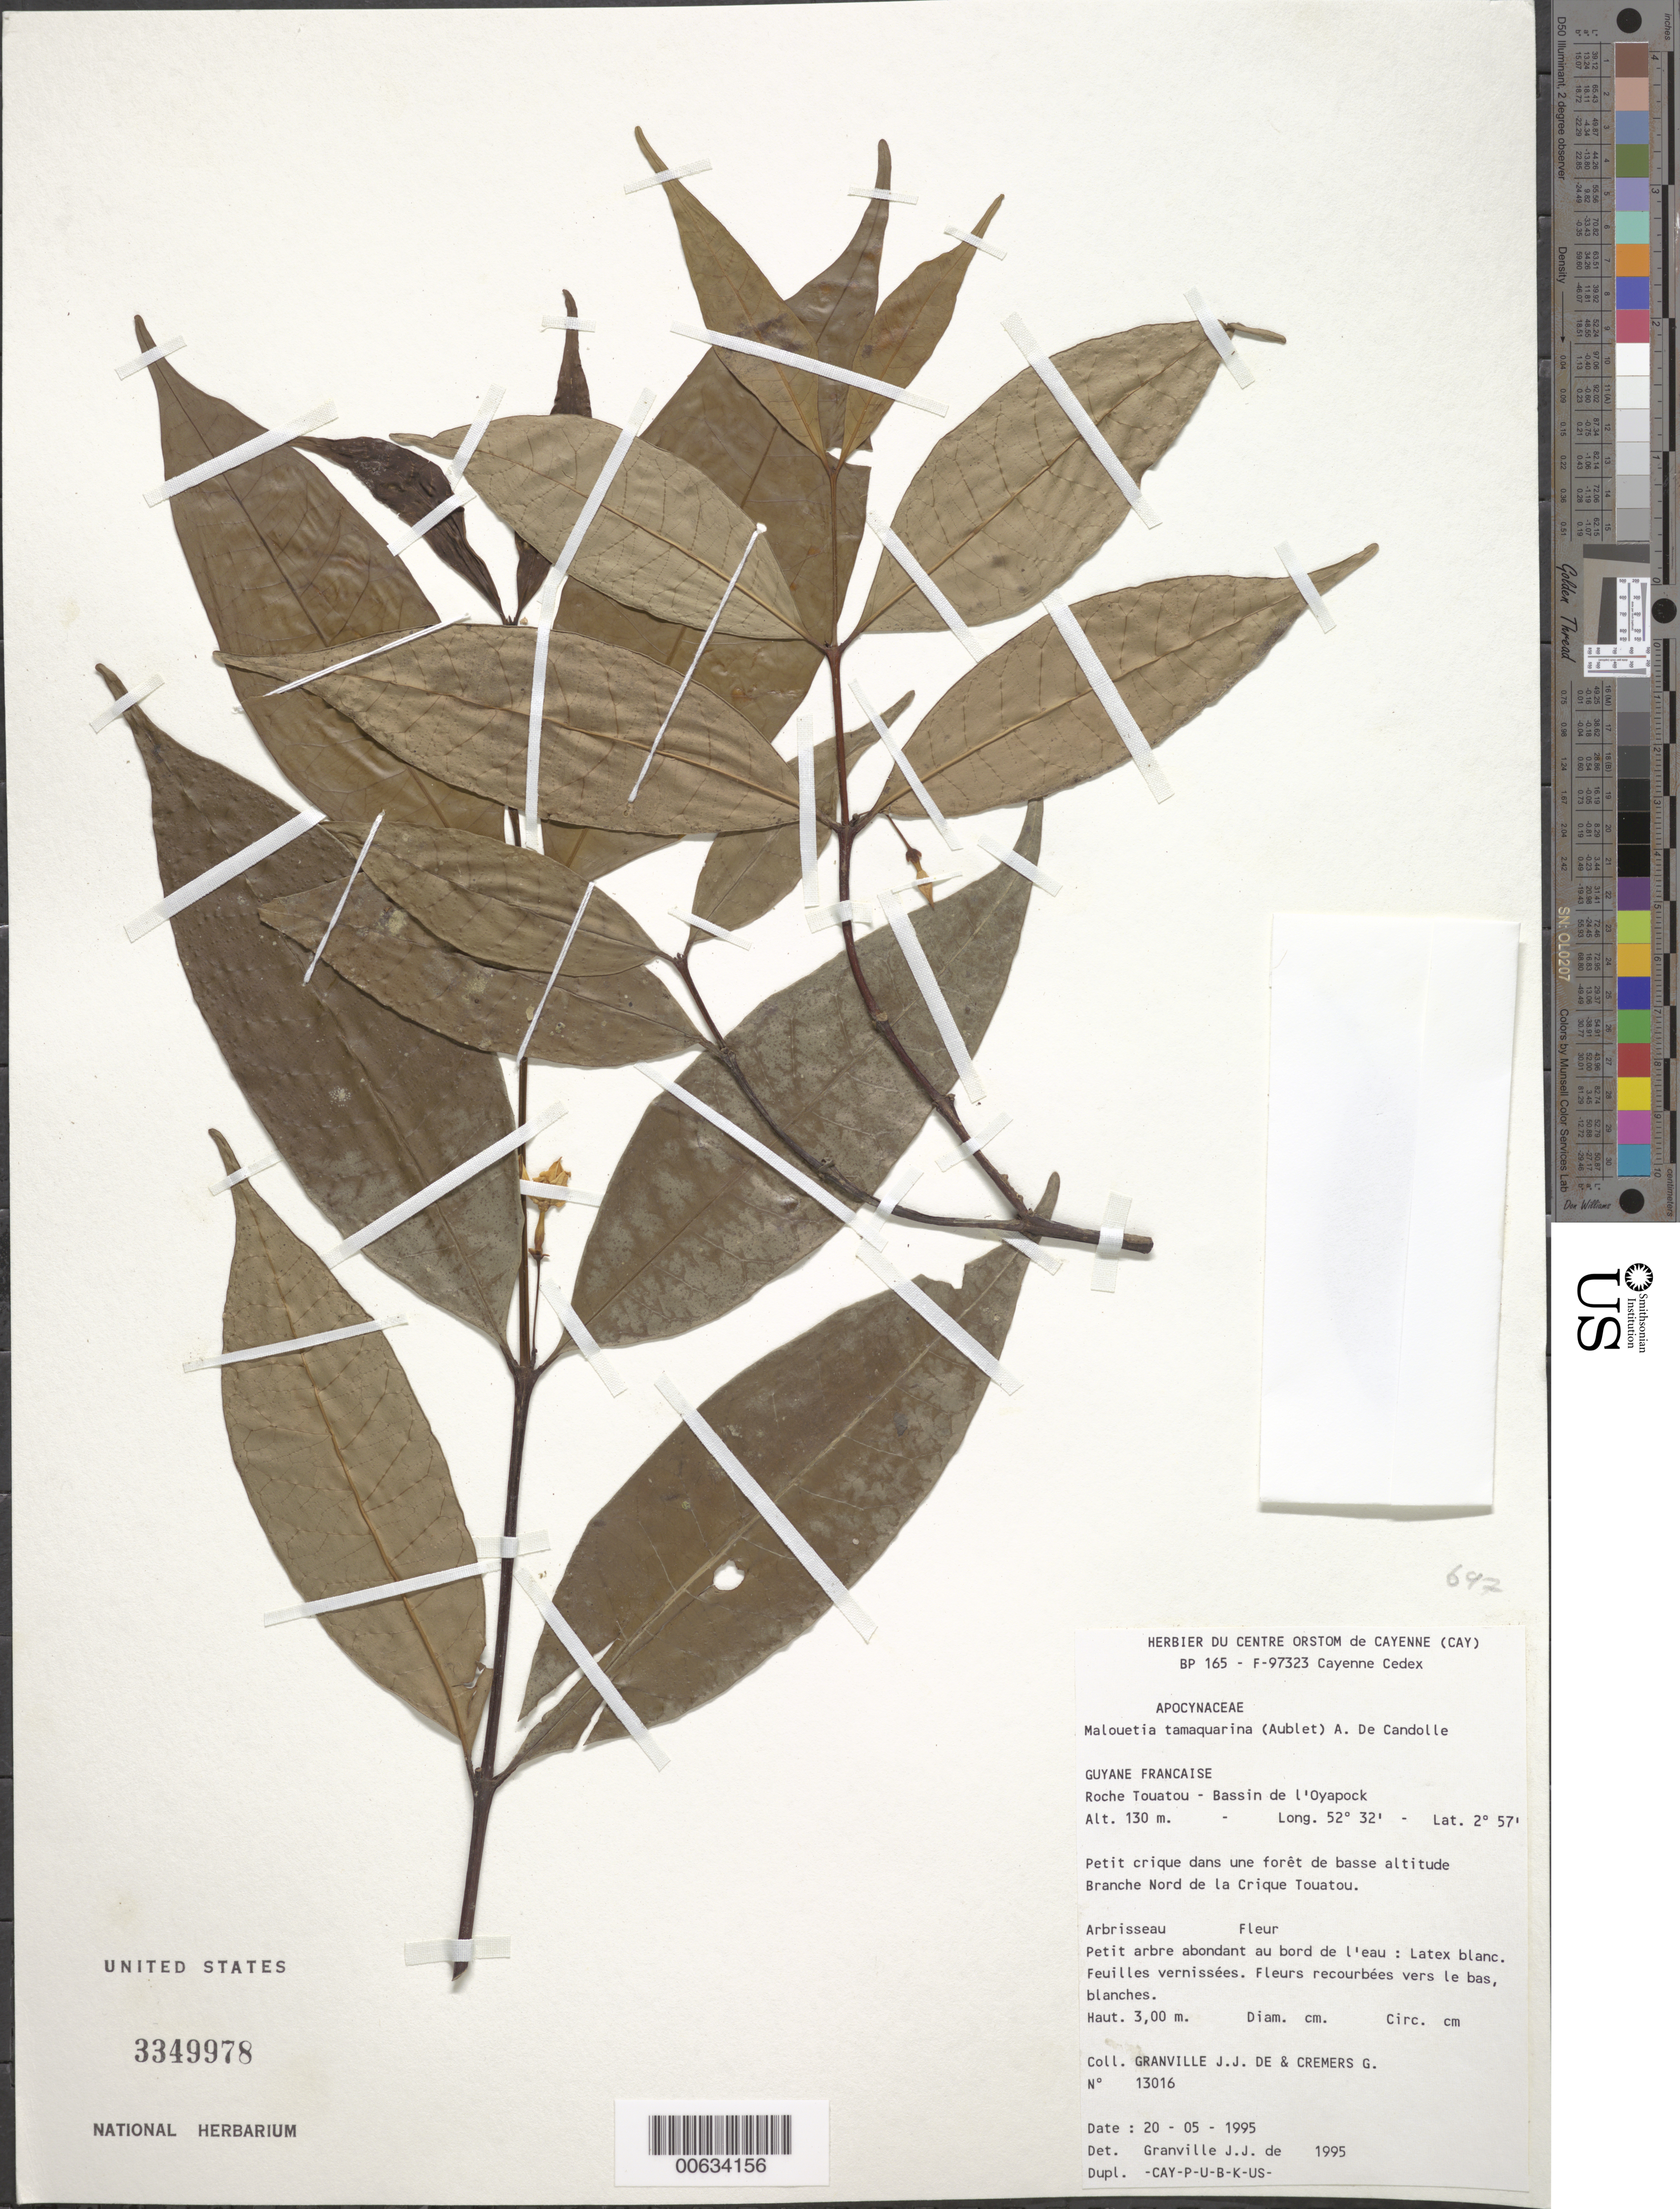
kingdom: Plantae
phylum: Tracheophyta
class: Magnoliopsida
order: Gentianales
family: Apocynaceae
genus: Malouetia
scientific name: Malouetia tamaquarina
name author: (Aubl.) A. DC.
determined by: Granville, J. J. de, (CAY), Institut de Recherche pour le Developpement (IRD) (FRENCH GUIANA)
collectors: J.-J. de Granville & G. Cremers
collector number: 13016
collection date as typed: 20-May-95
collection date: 1995-05-20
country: French Guiana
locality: Roche Touatou, Bassin de l'Oyapock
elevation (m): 130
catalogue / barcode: US 3349978